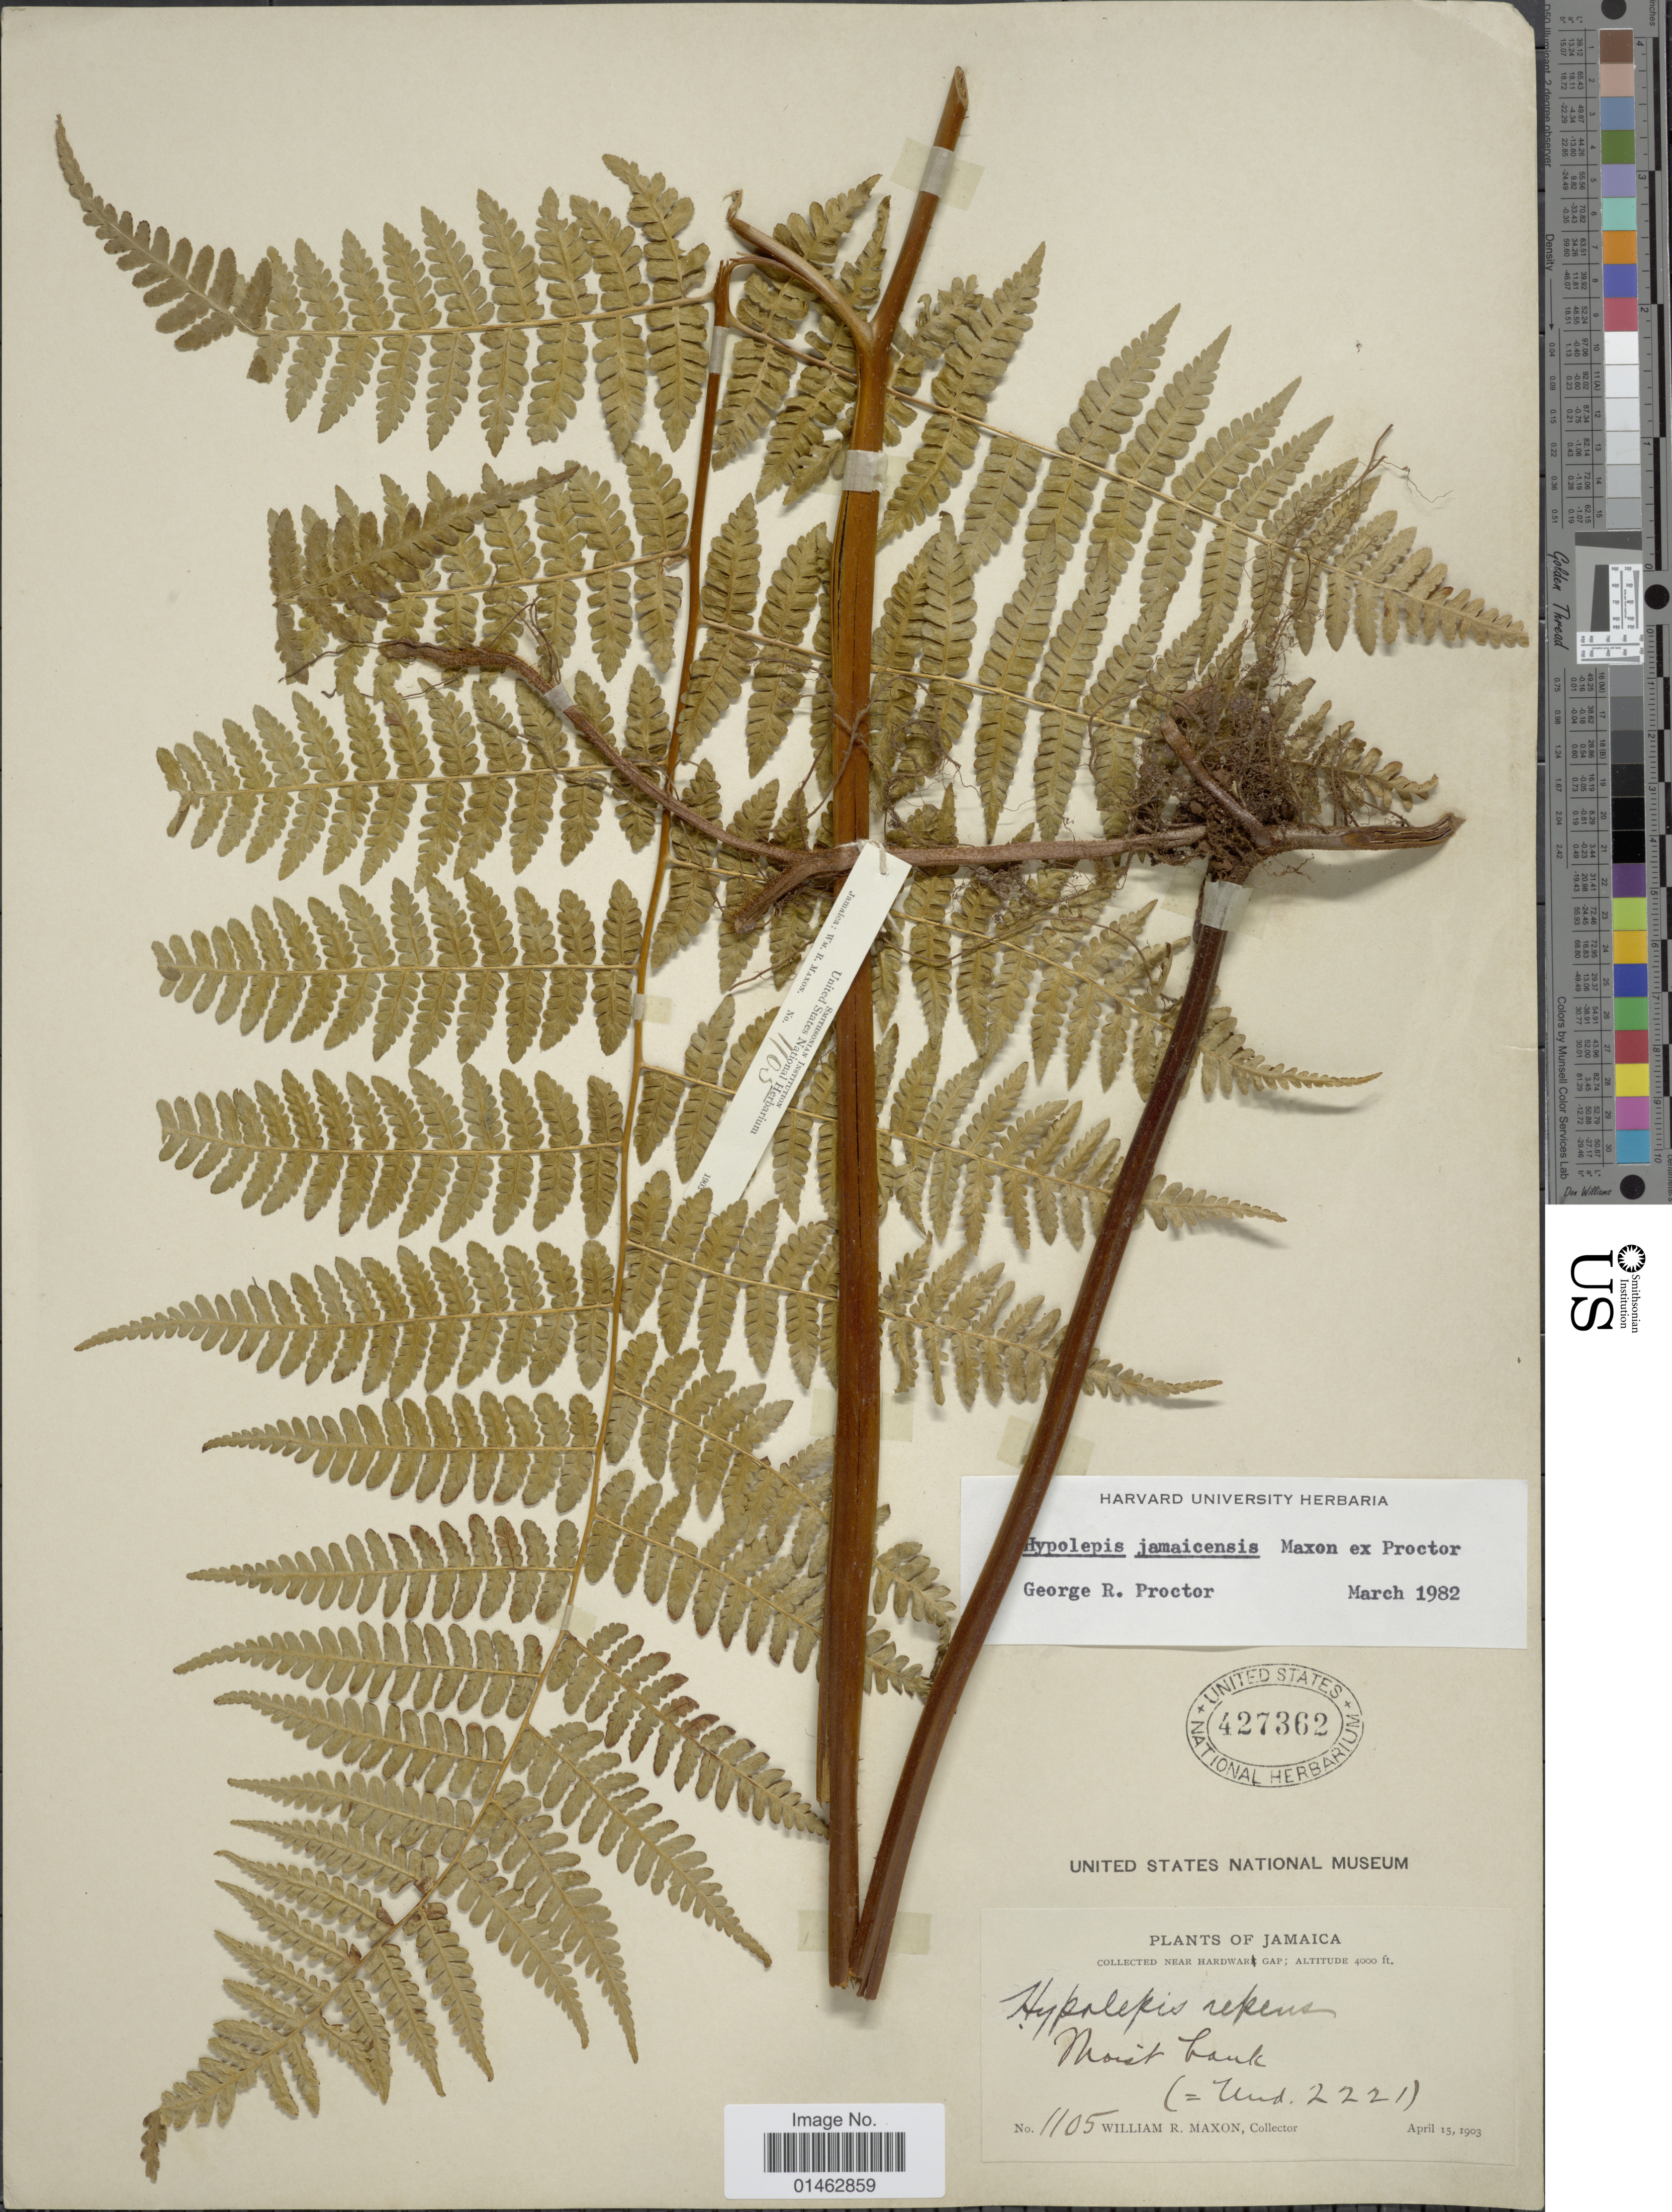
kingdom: Plantae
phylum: Tracheophyta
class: Polypodiopsida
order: Polypodiales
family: Dennstaedtiaceae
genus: Hypolepis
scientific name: Hypolepis jamaicensis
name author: Maxon ex Proctor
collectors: W. R. Maxon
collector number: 1105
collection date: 1903-04-15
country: Jamaica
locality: Near Hardwar Gap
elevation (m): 1219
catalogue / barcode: US 427362